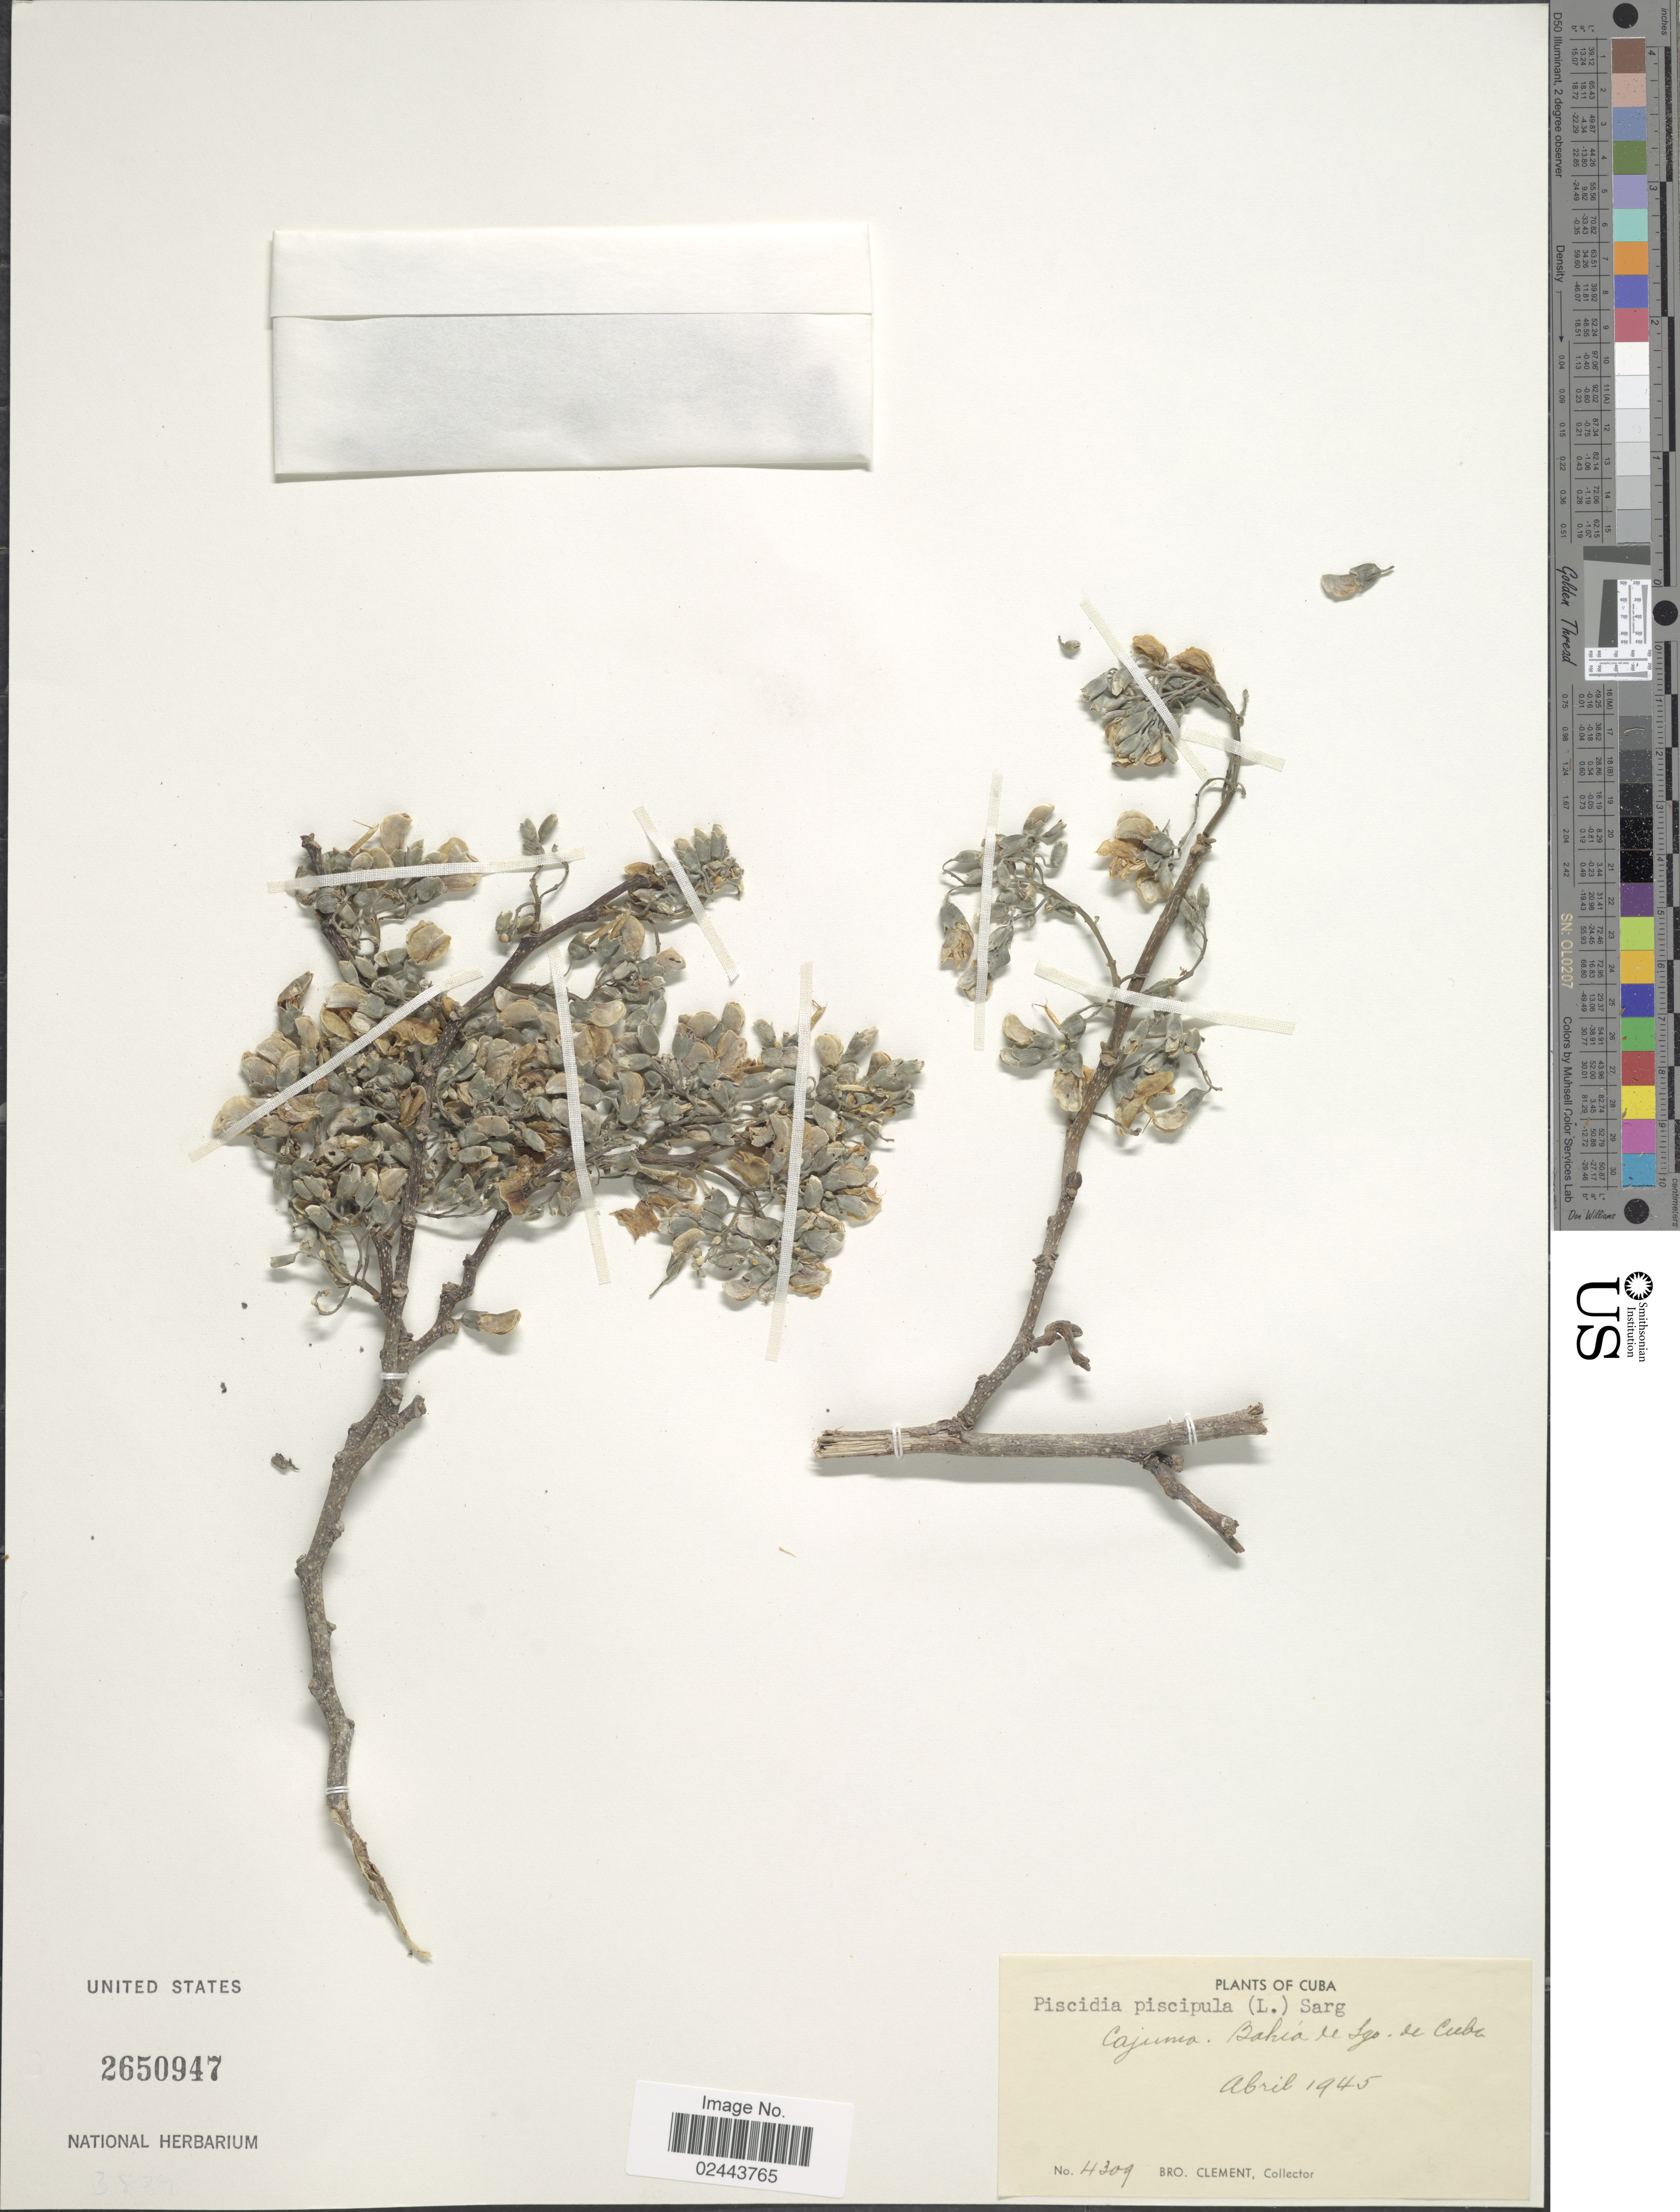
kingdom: Plantae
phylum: Tracheophyta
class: Magnoliopsida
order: Fabales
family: Fabaceae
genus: Piscidia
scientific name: Piscidia piscipula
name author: (L.) Sarg.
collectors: B. Clement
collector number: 4309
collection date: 1945-04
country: Cuba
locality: Cajuma, Bahia de Sgo. de Cuba.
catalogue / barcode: US 2650947